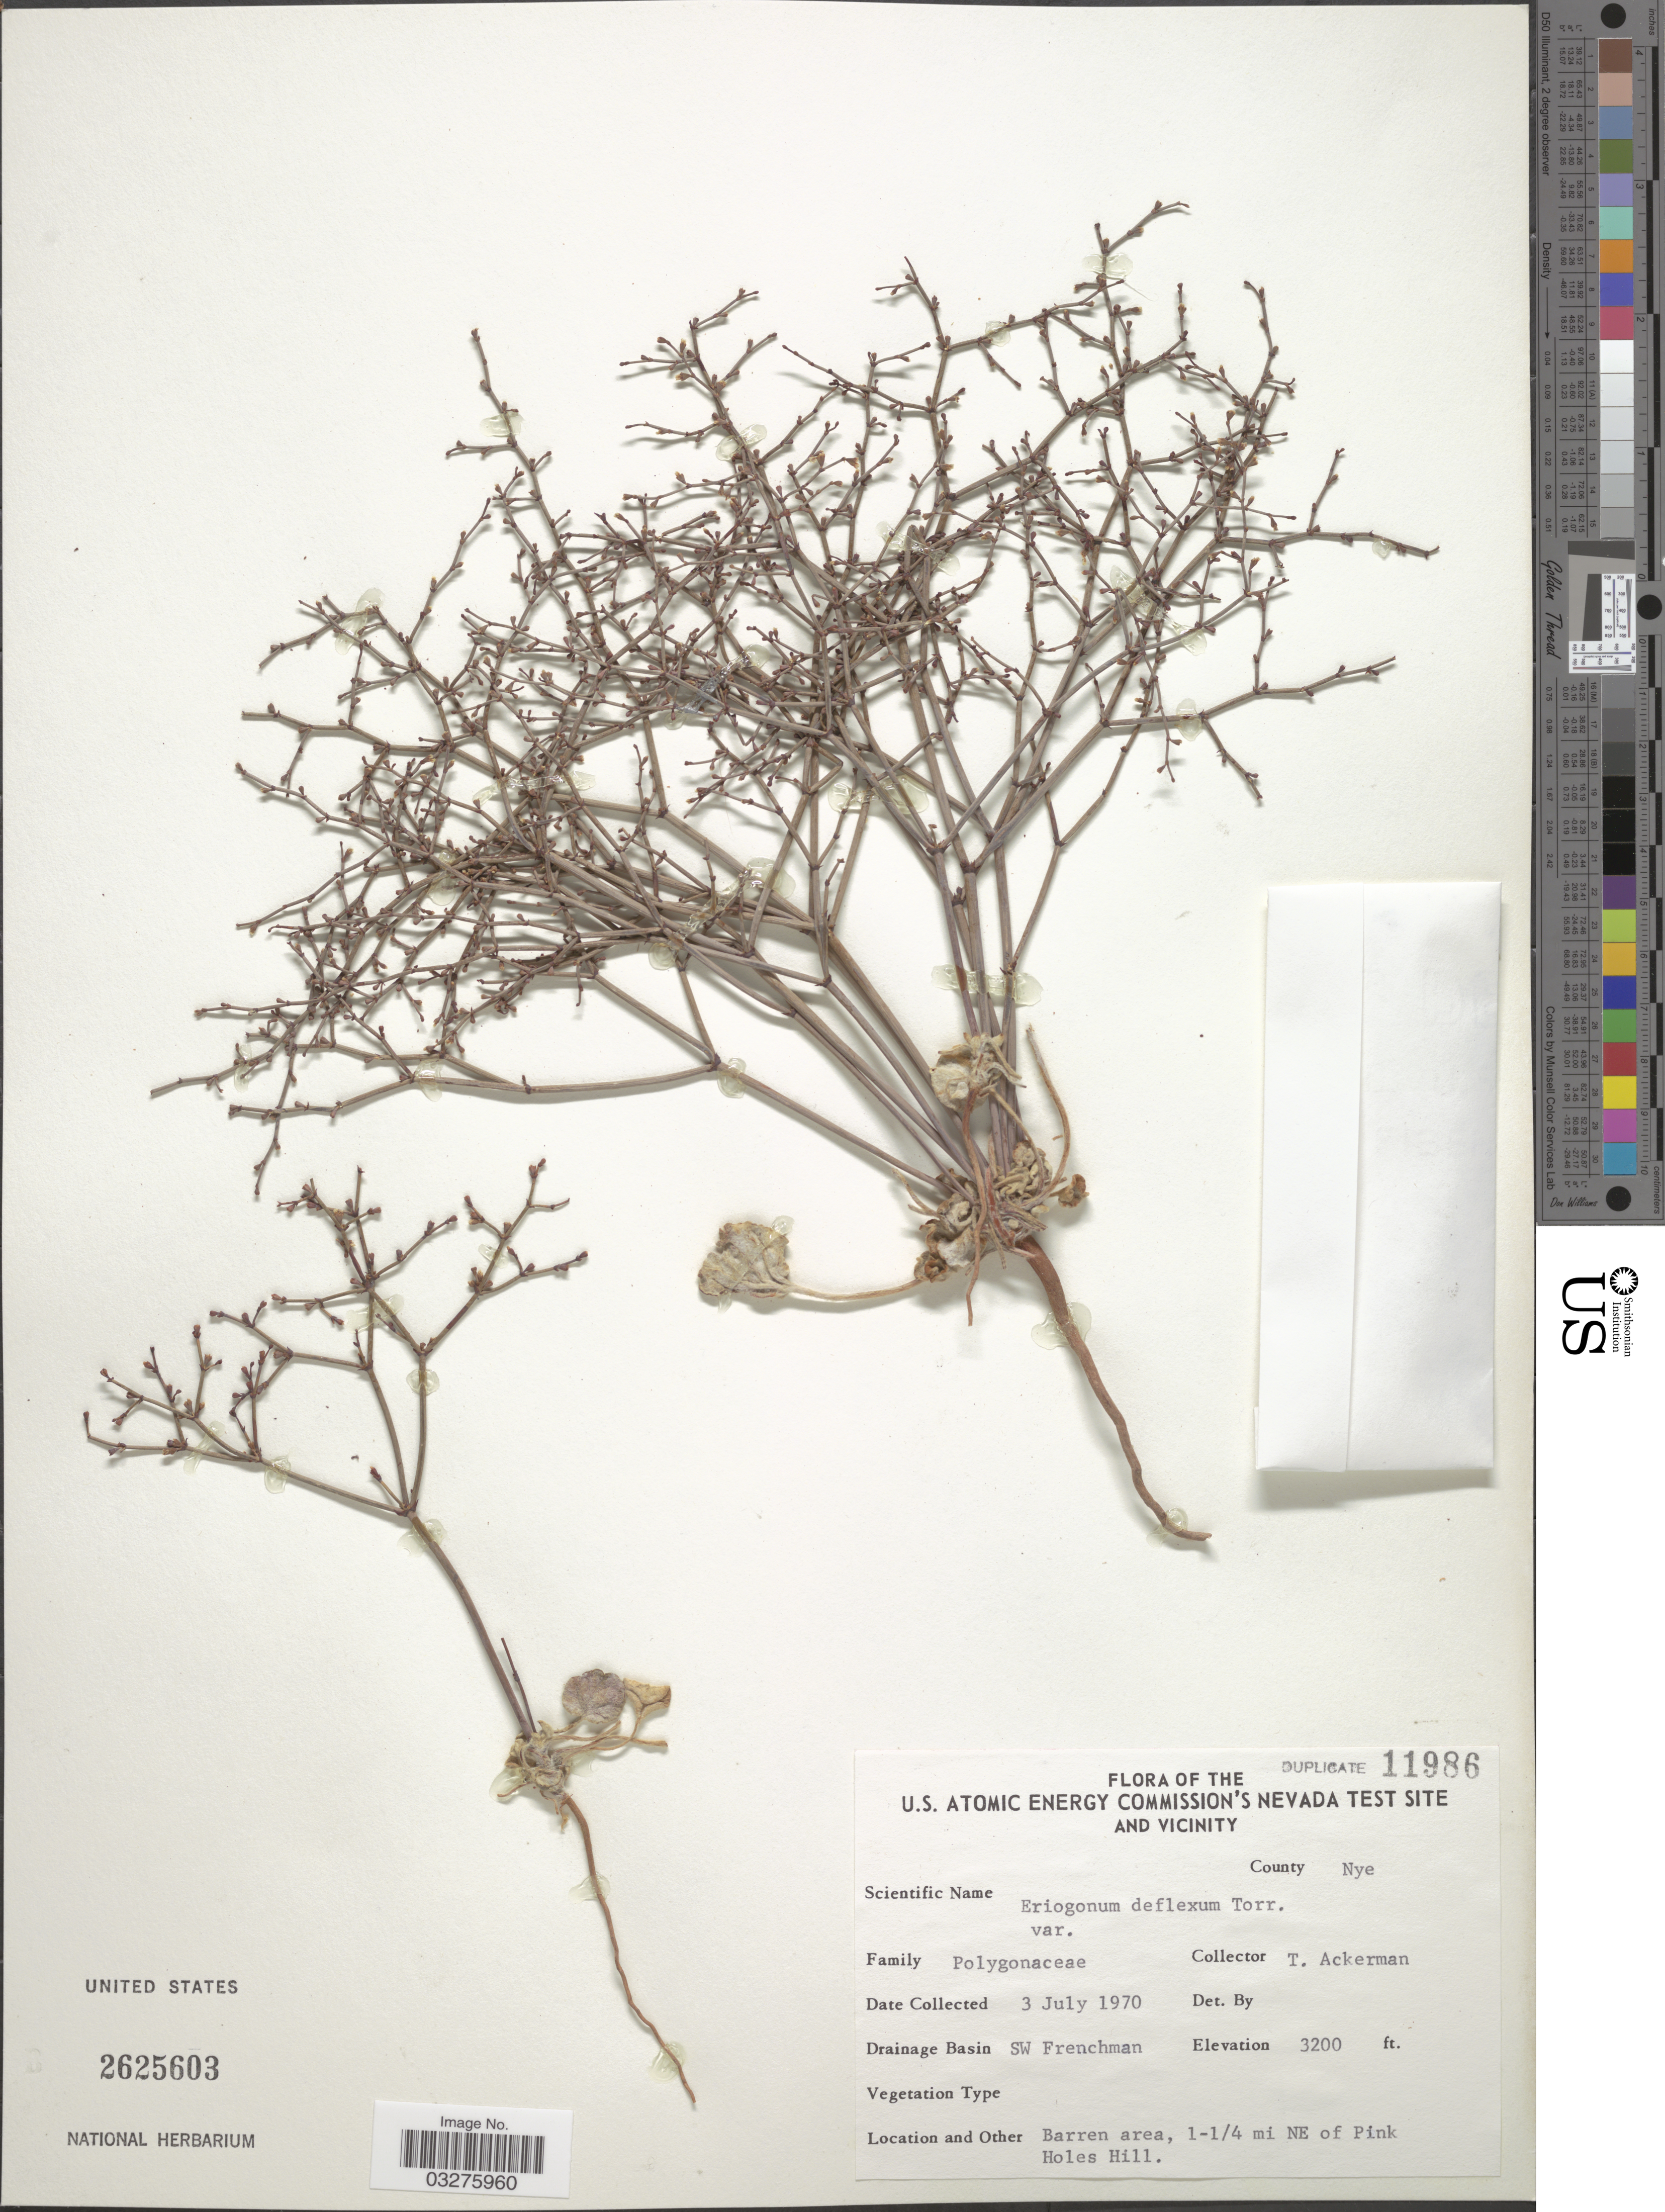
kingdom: Plantae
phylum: Tracheophyta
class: Magnoliopsida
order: Caryophyllales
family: Polygonaceae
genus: Eriogonum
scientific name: Eriogonum deflexum var. nevadense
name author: Reveal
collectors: T. Ackerman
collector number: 11986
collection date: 1970-07-03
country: United States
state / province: Nevada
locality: The U.S. Atomic Energy Commission's Nevada Test Site and vicinity. County Nye. Drainage Basin SW Frenchman. Barren area, 1-1/4 mi NE of Pink Holes Hill.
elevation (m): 975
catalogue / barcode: US 2625603